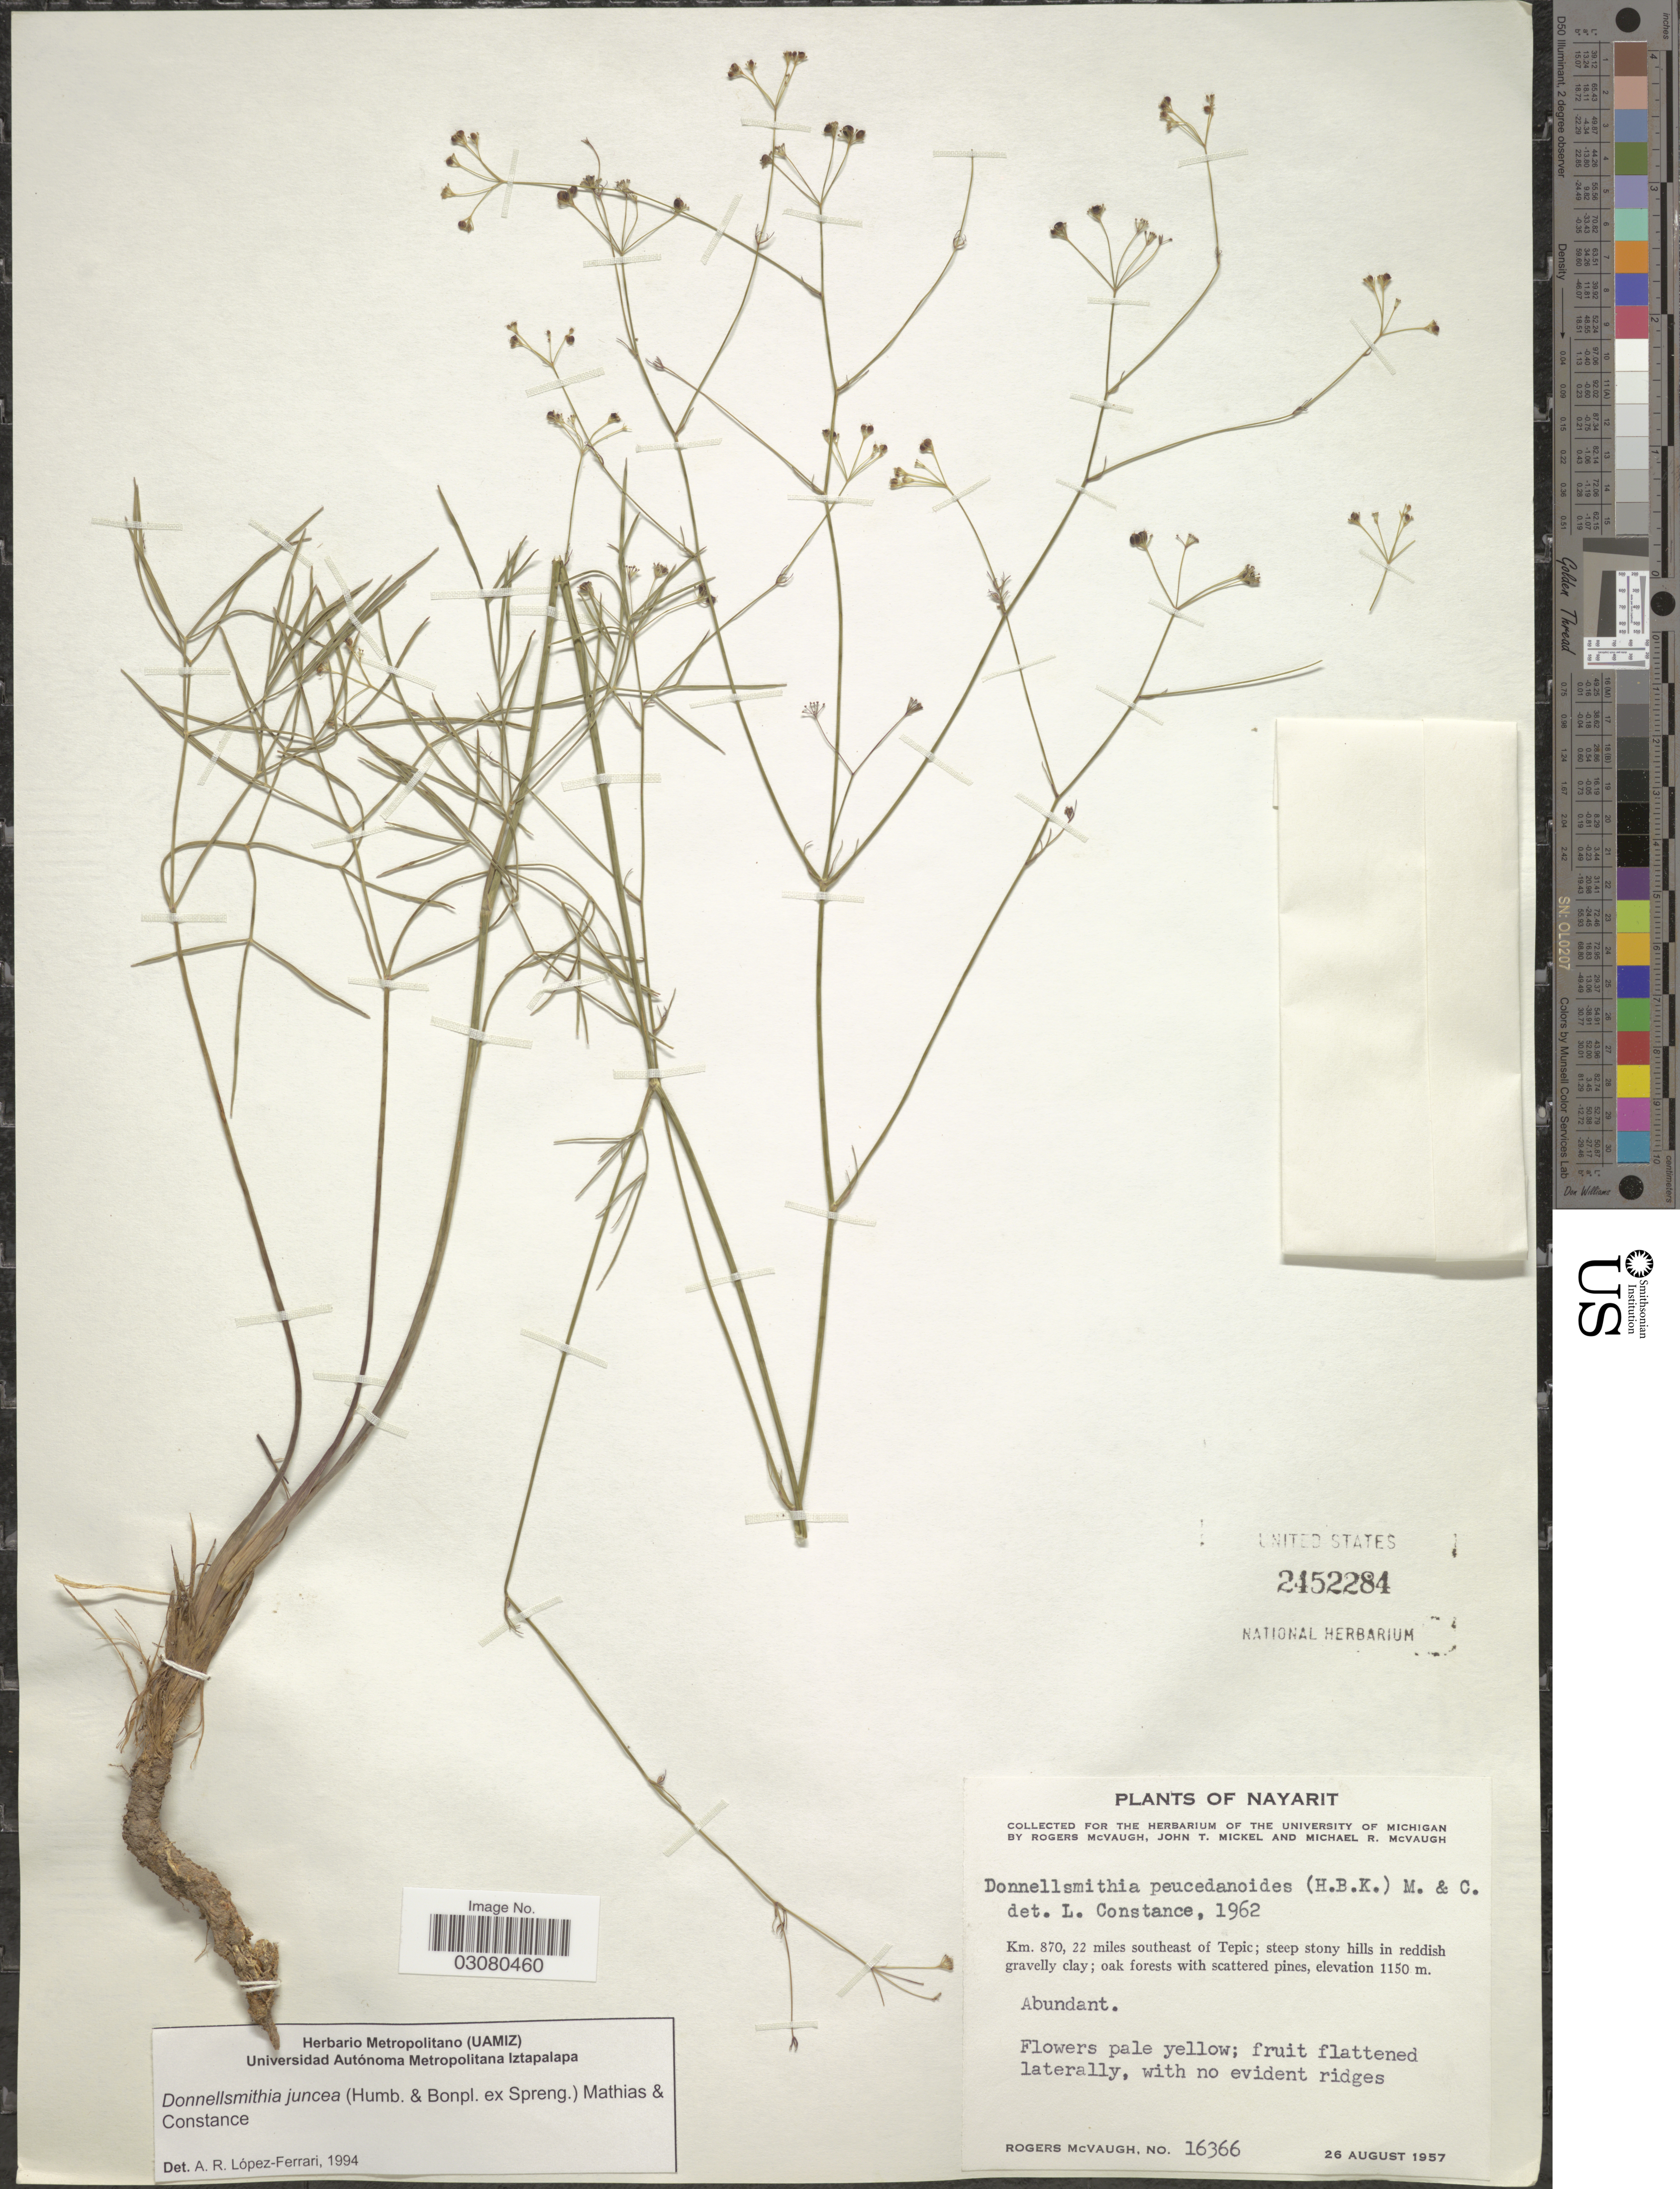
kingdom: Plantae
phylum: Tracheophyta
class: Magnoliopsida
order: Apiales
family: Apiaceae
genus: Donnellsmithia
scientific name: Donnellsmithia juncea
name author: (Humb. & Bonpl. ex Spreng.) Mathias & Constance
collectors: R. McVaugh, J. T. Mickel & M. R. McVaugh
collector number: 16366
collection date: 1957-08-26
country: Mexico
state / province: Nayarit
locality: Km. 870, 22 miles southeast of Tepic.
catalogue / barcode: US 2452284